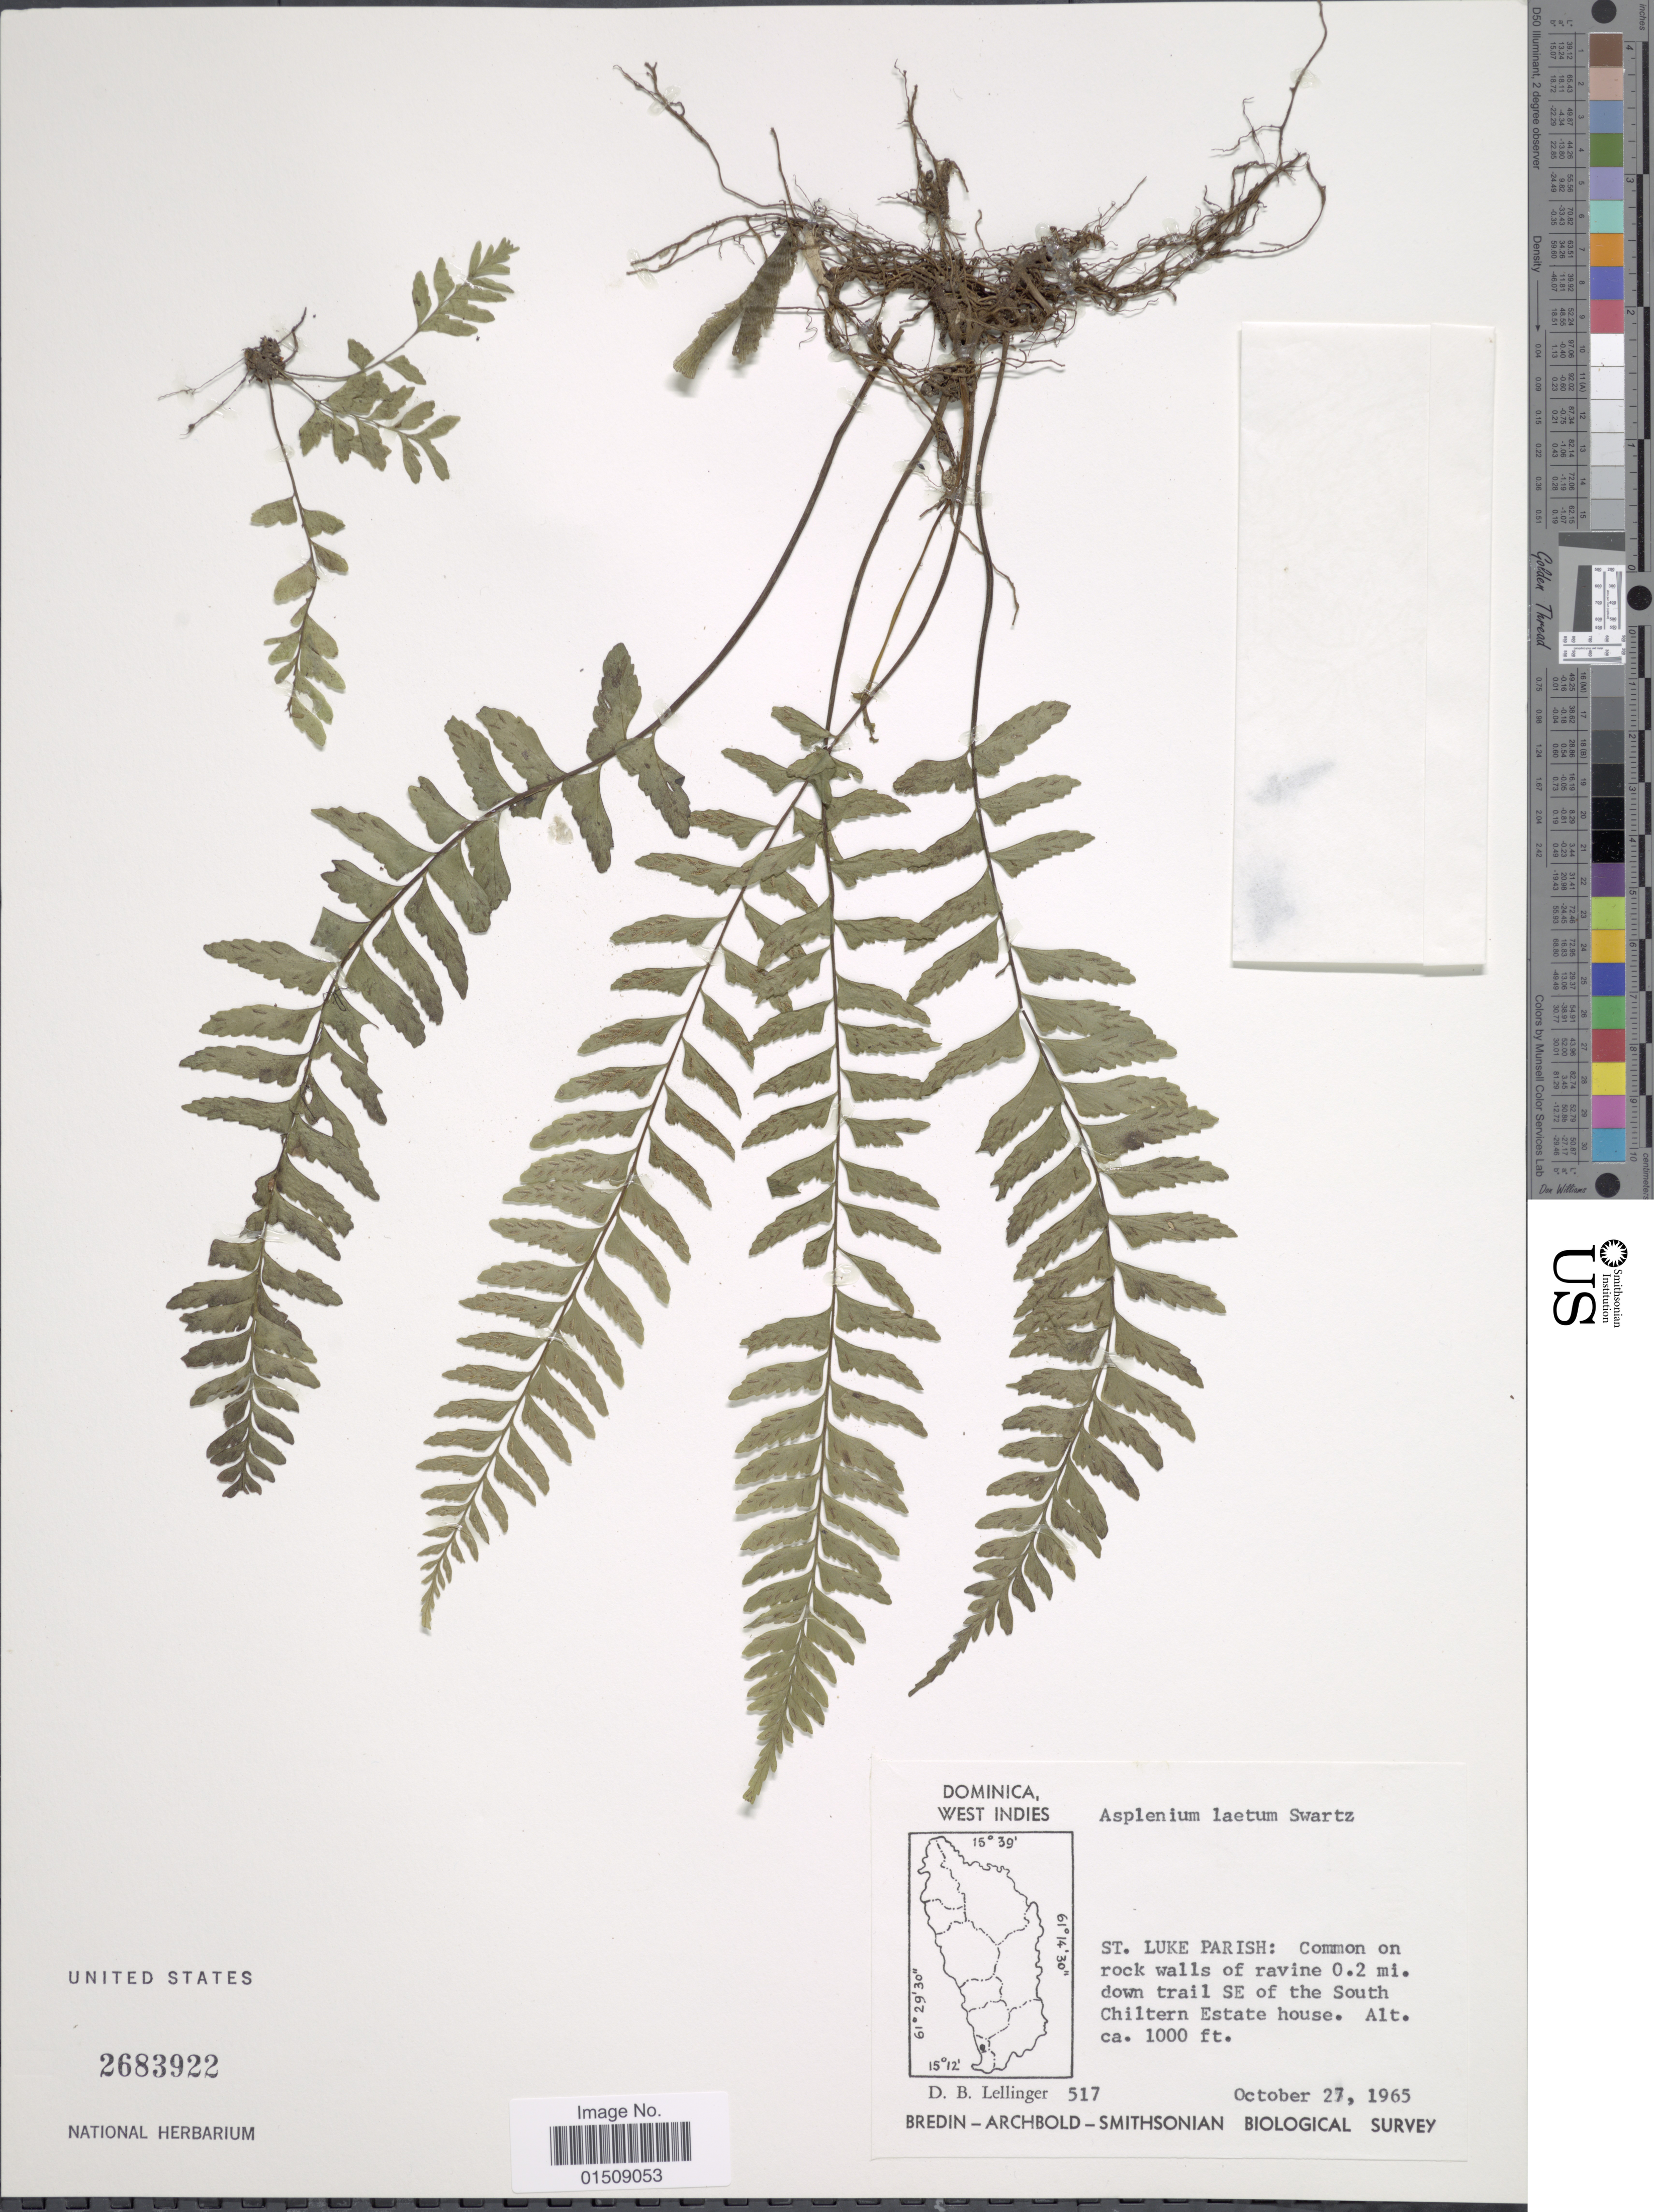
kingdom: Plantae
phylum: Tracheophyta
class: Polypodiopsida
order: Polypodiales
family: Aspleniaceae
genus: Asplenium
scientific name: Asplenium laetum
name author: Sw.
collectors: D. B. Lellinger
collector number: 517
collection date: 1965-10-27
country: Dominica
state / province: St. Luke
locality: Dominica, West Indies. St. Luke Parish: Common on rock walls of ravine 0.2 mi. down trail SE of the South Chiltern Estate house.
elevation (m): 305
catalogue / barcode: US 2683922